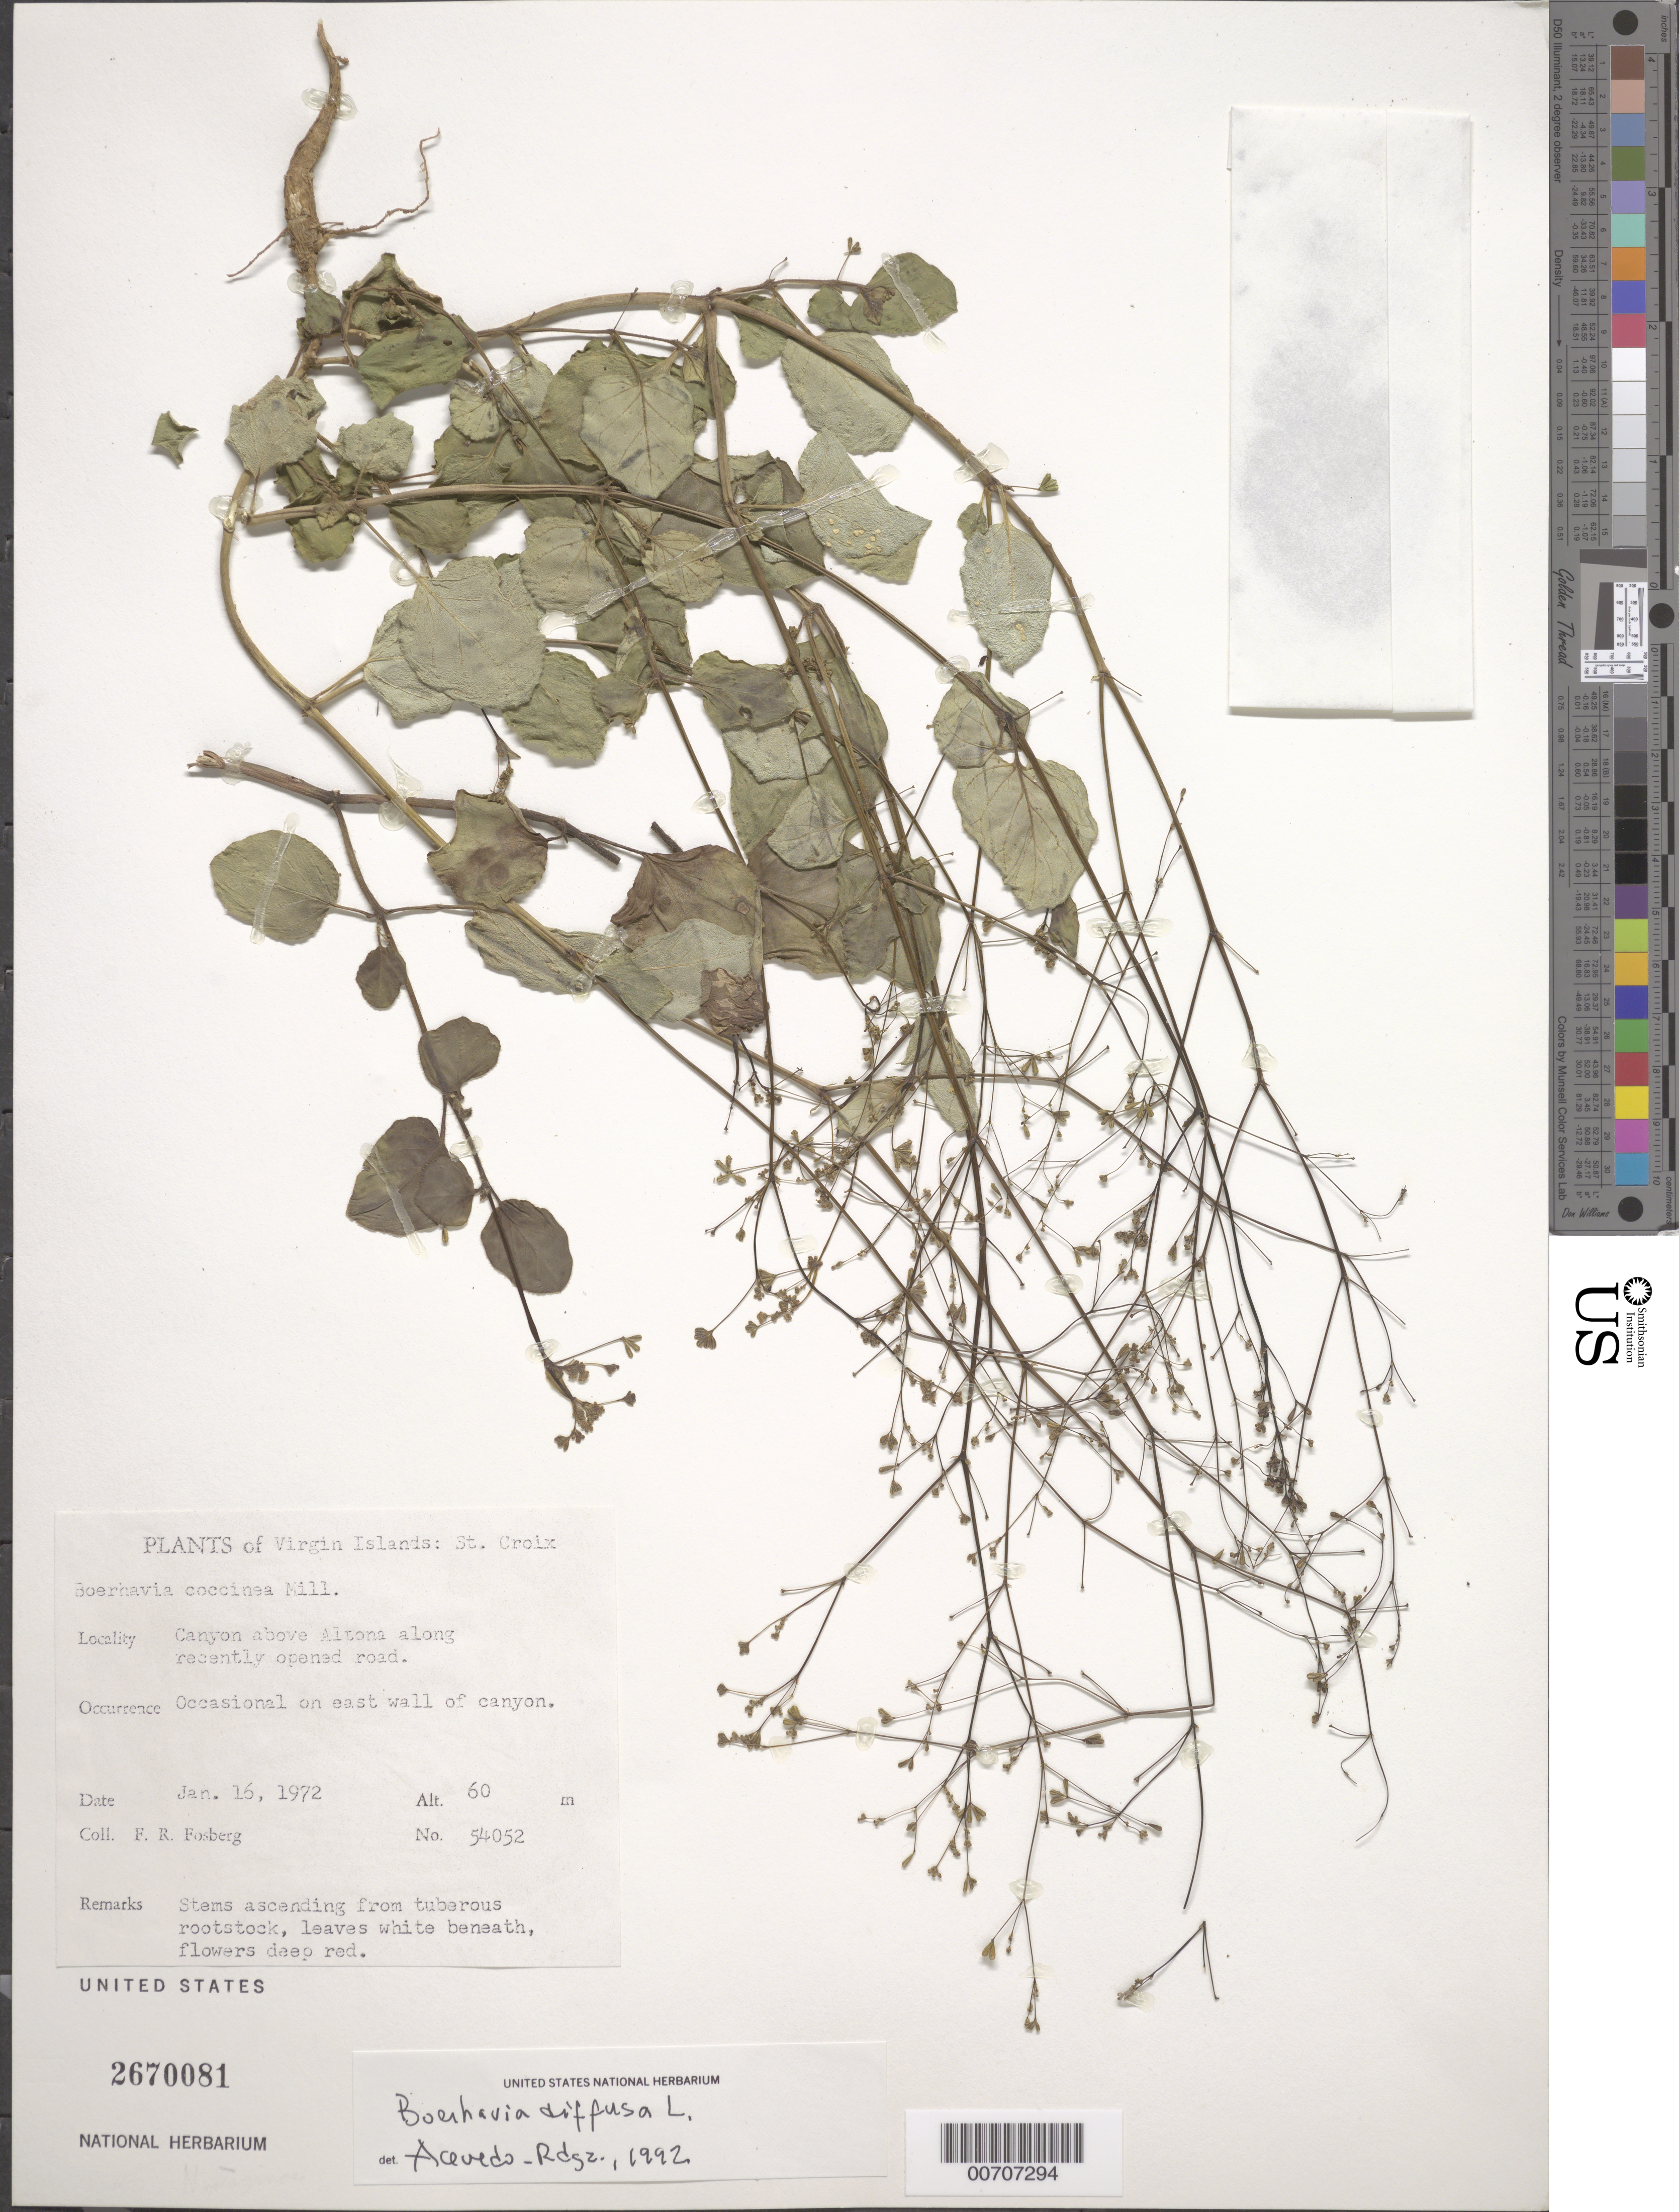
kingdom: Plantae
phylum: Tracheophyta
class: Magnoliopsida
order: Caryophyllales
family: Nyctaginaceae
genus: Boerhavia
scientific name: Boerhavia diffusa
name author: L.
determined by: Acevedo-Rodríguez, P., (BOT), Smithsonian Institution - National Museum of Natural History (UNITED STATES)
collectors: F. R. Fosberg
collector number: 54052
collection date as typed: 16 Jan 1972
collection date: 1972-01-16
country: U.S. Virgin Islands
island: St. Croix Island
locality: Canyon above Altona along recently opened road.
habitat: On E wall of canyon.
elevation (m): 60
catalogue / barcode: US 2670081